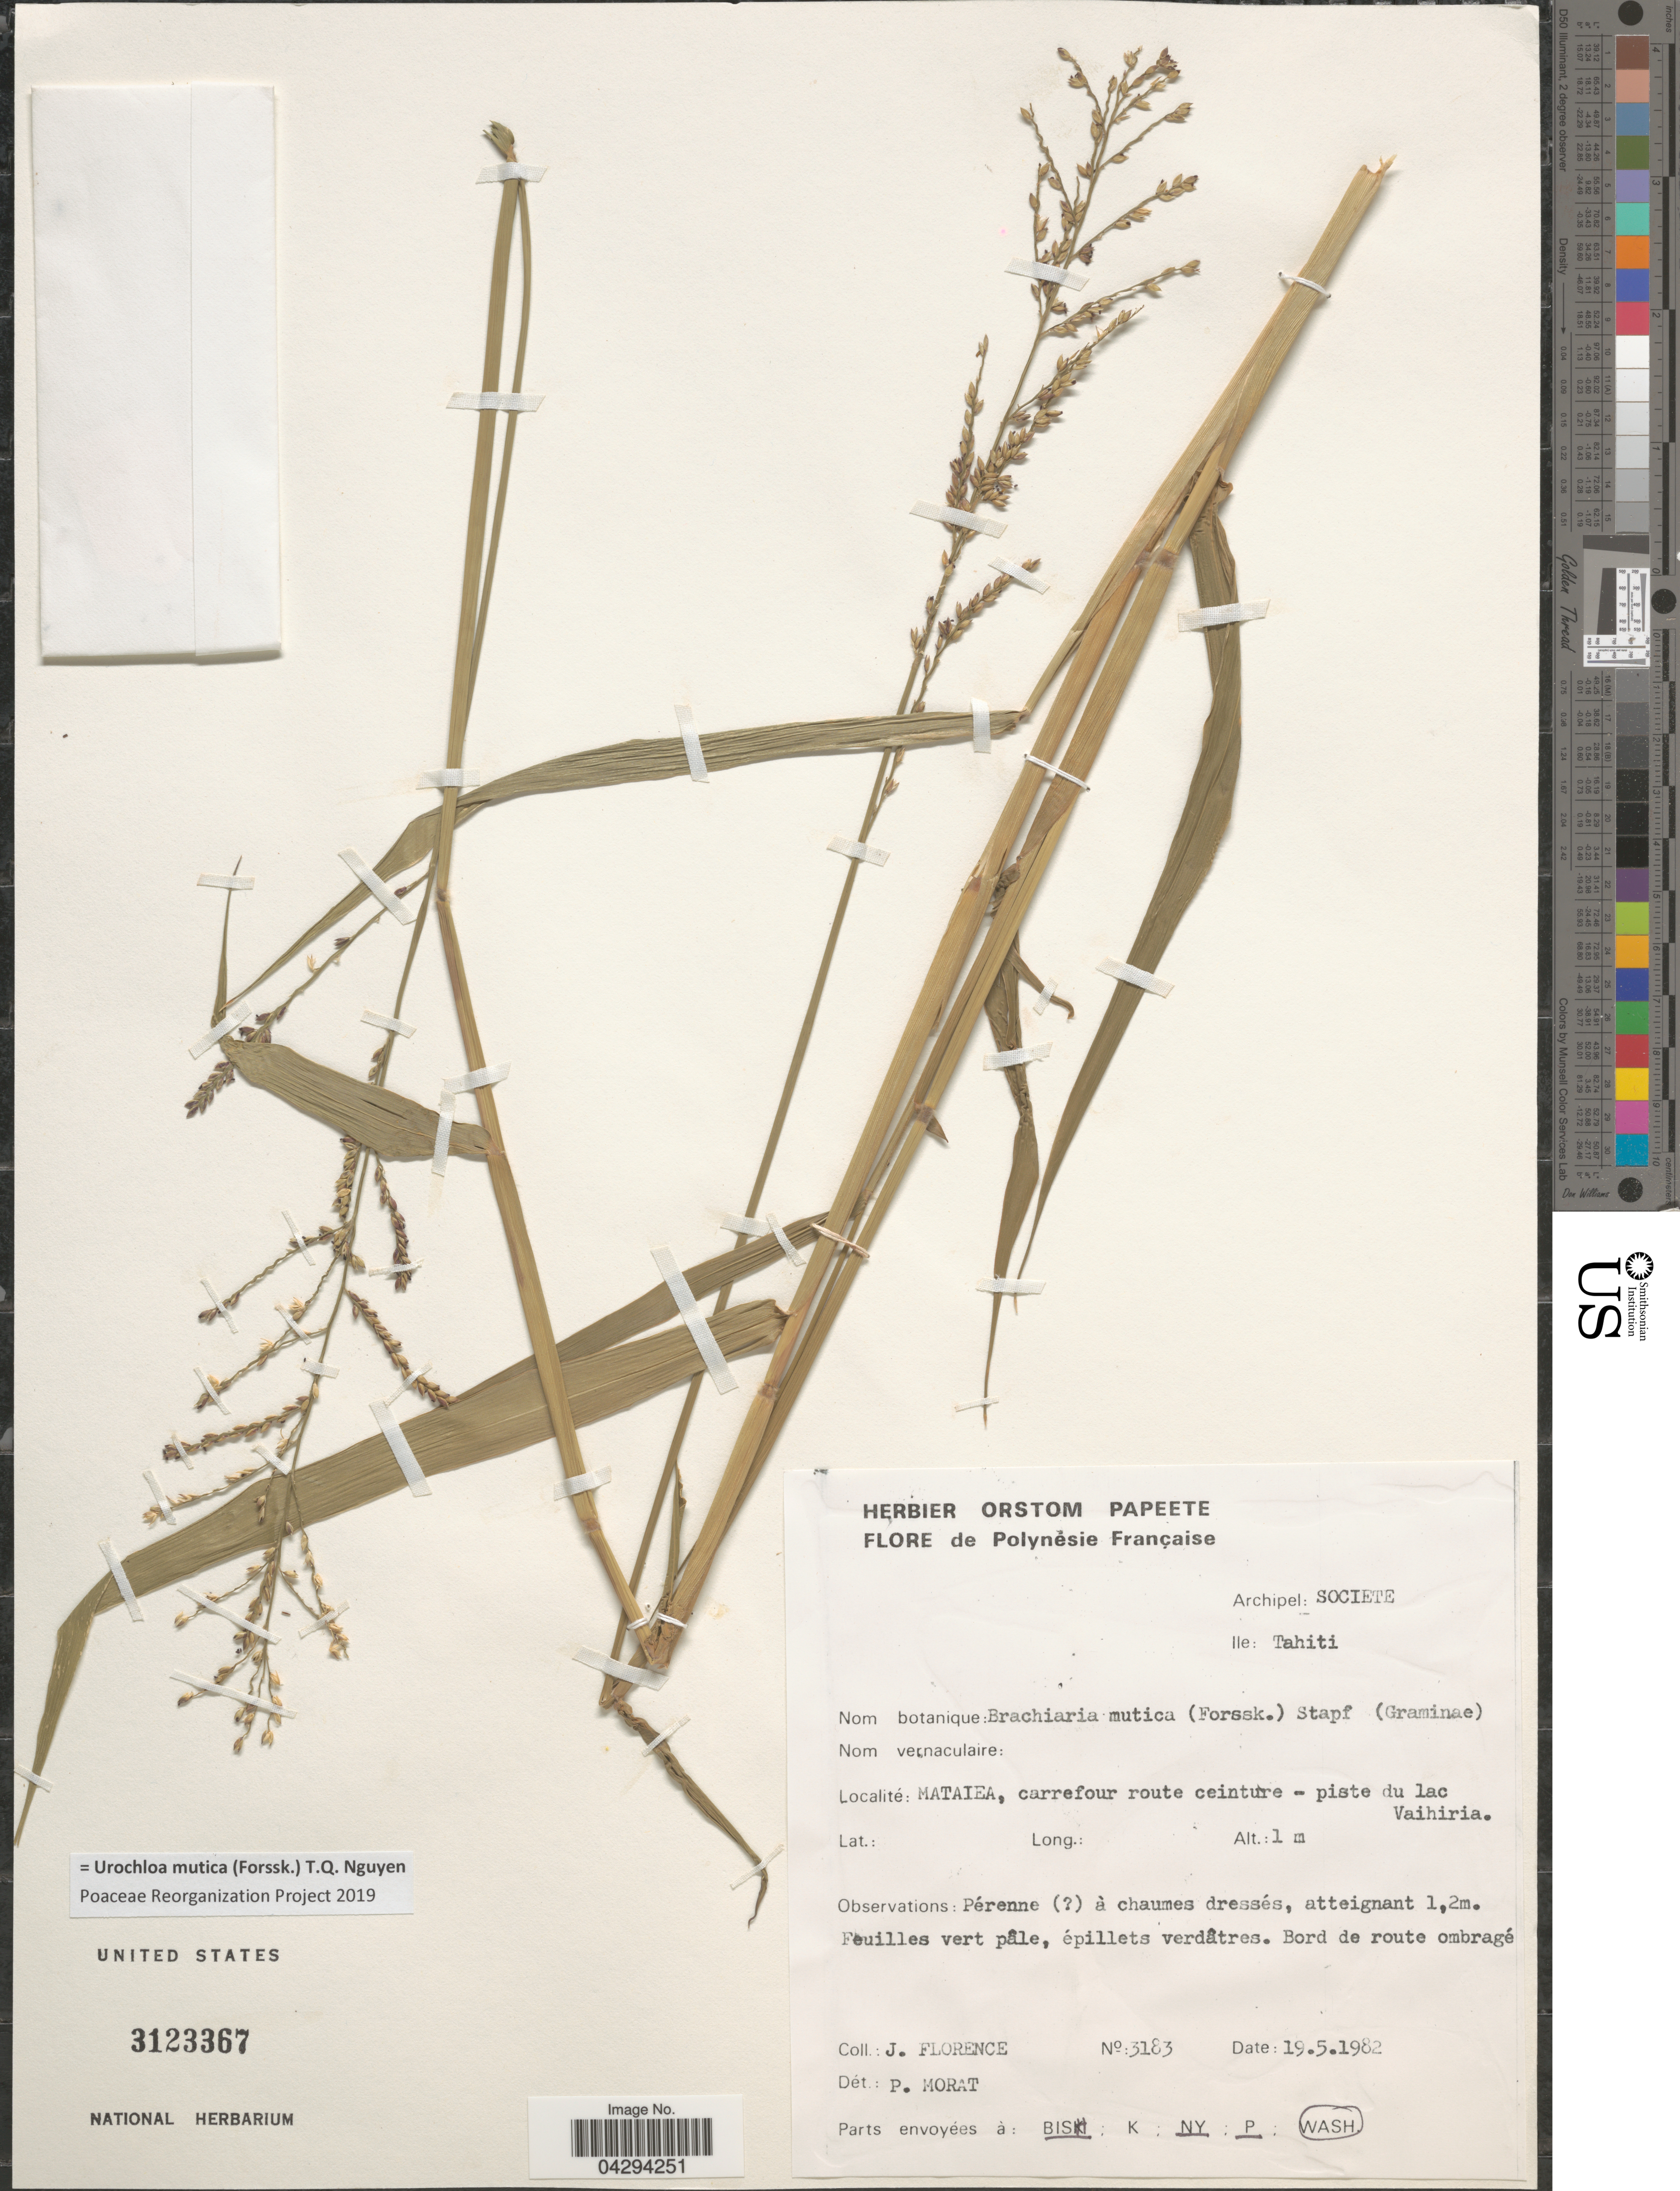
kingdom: Plantae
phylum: Tracheophyta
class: Liliopsida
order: Poales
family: Poaceae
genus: Urochloa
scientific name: Urochloa mutica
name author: (Forssk.) T.Q. Nguyen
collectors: J. Florence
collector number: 3183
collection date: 1982-05-19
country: French Polynesia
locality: Polynesie Française. Archipel: Societe. Ile: Tahiti. Mataiea, carrefour route ceinture-piste du lac Vaihiria.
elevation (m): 1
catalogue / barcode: US 3123367